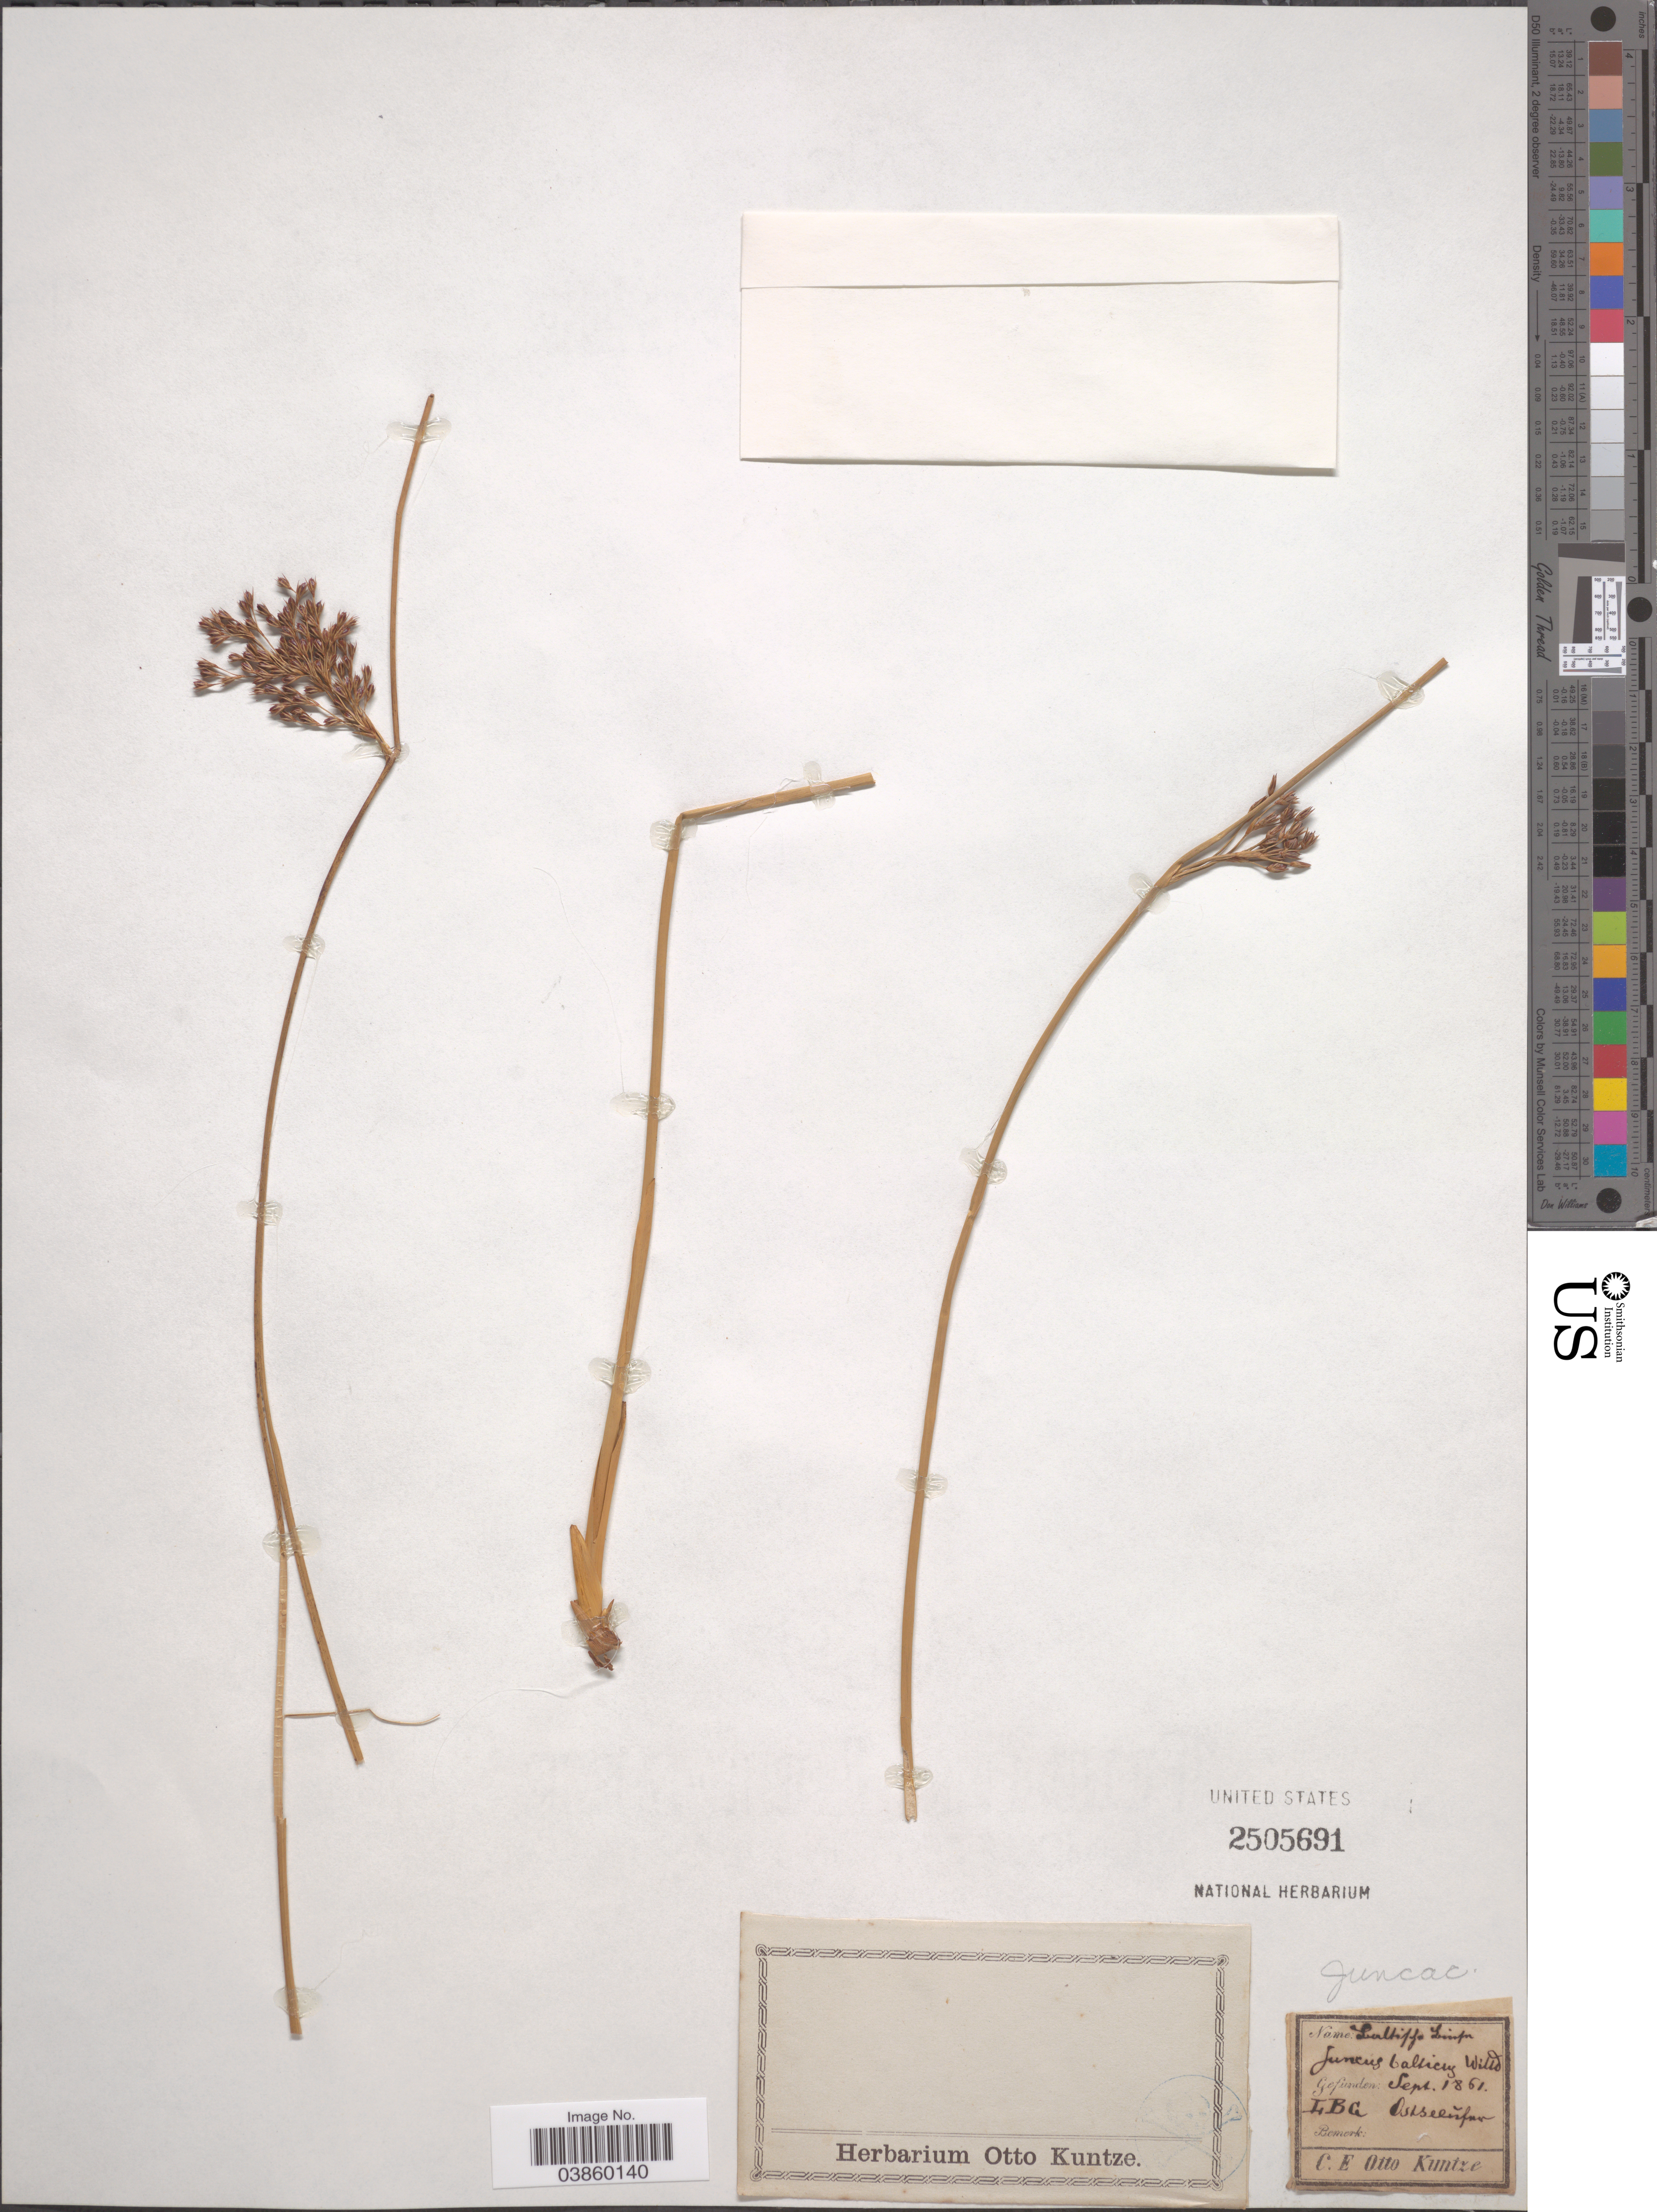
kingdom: Plantae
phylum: Tracheophyta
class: Liliopsida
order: Poales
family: Juncaceae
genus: Juncus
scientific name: Juncus balticus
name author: Willd.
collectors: C.E.O. Kuntze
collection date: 1861-09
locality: LBG Ostselufur. [interpreted]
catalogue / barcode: US 2505691